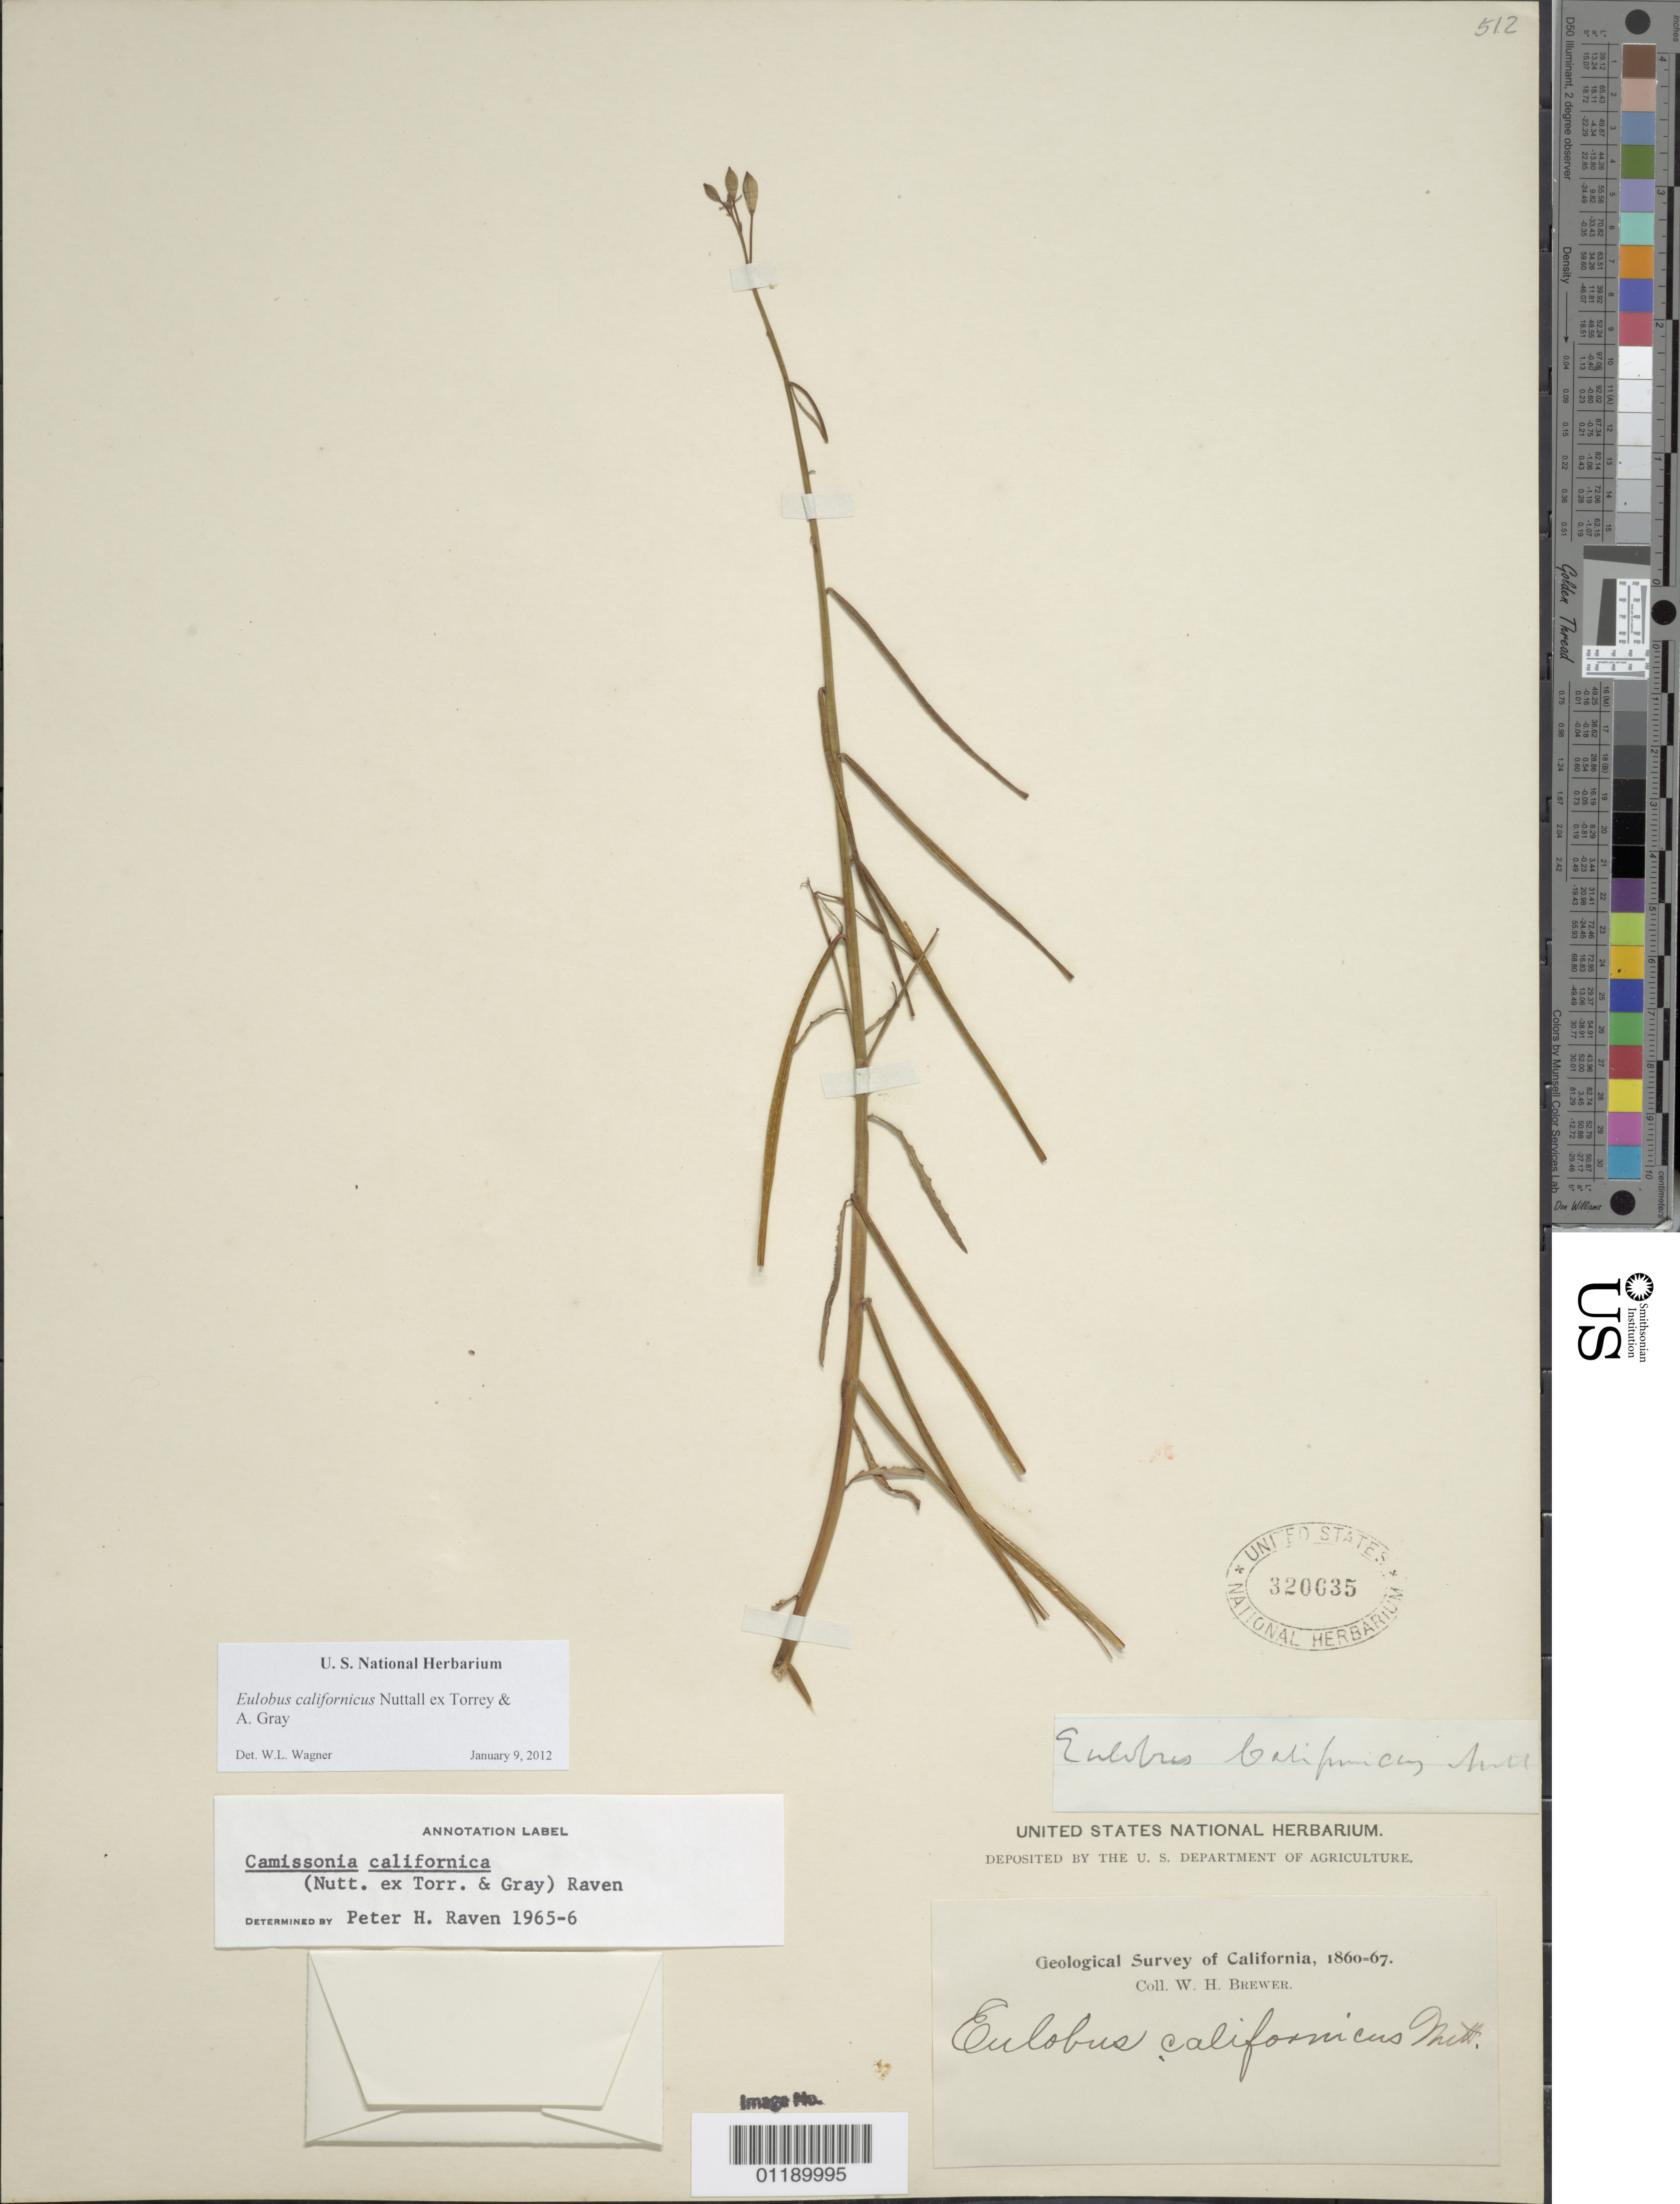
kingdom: Plantae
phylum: Tracheophyta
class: Magnoliopsida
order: Myrtales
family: Onagraceae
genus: Eulobus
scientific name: Eulobus californicus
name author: Nutt. ex Torr. & A. Gray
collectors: W. H. Brewer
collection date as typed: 1860 to -- --- 1867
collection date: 1860/1867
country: United States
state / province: California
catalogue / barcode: US 320635